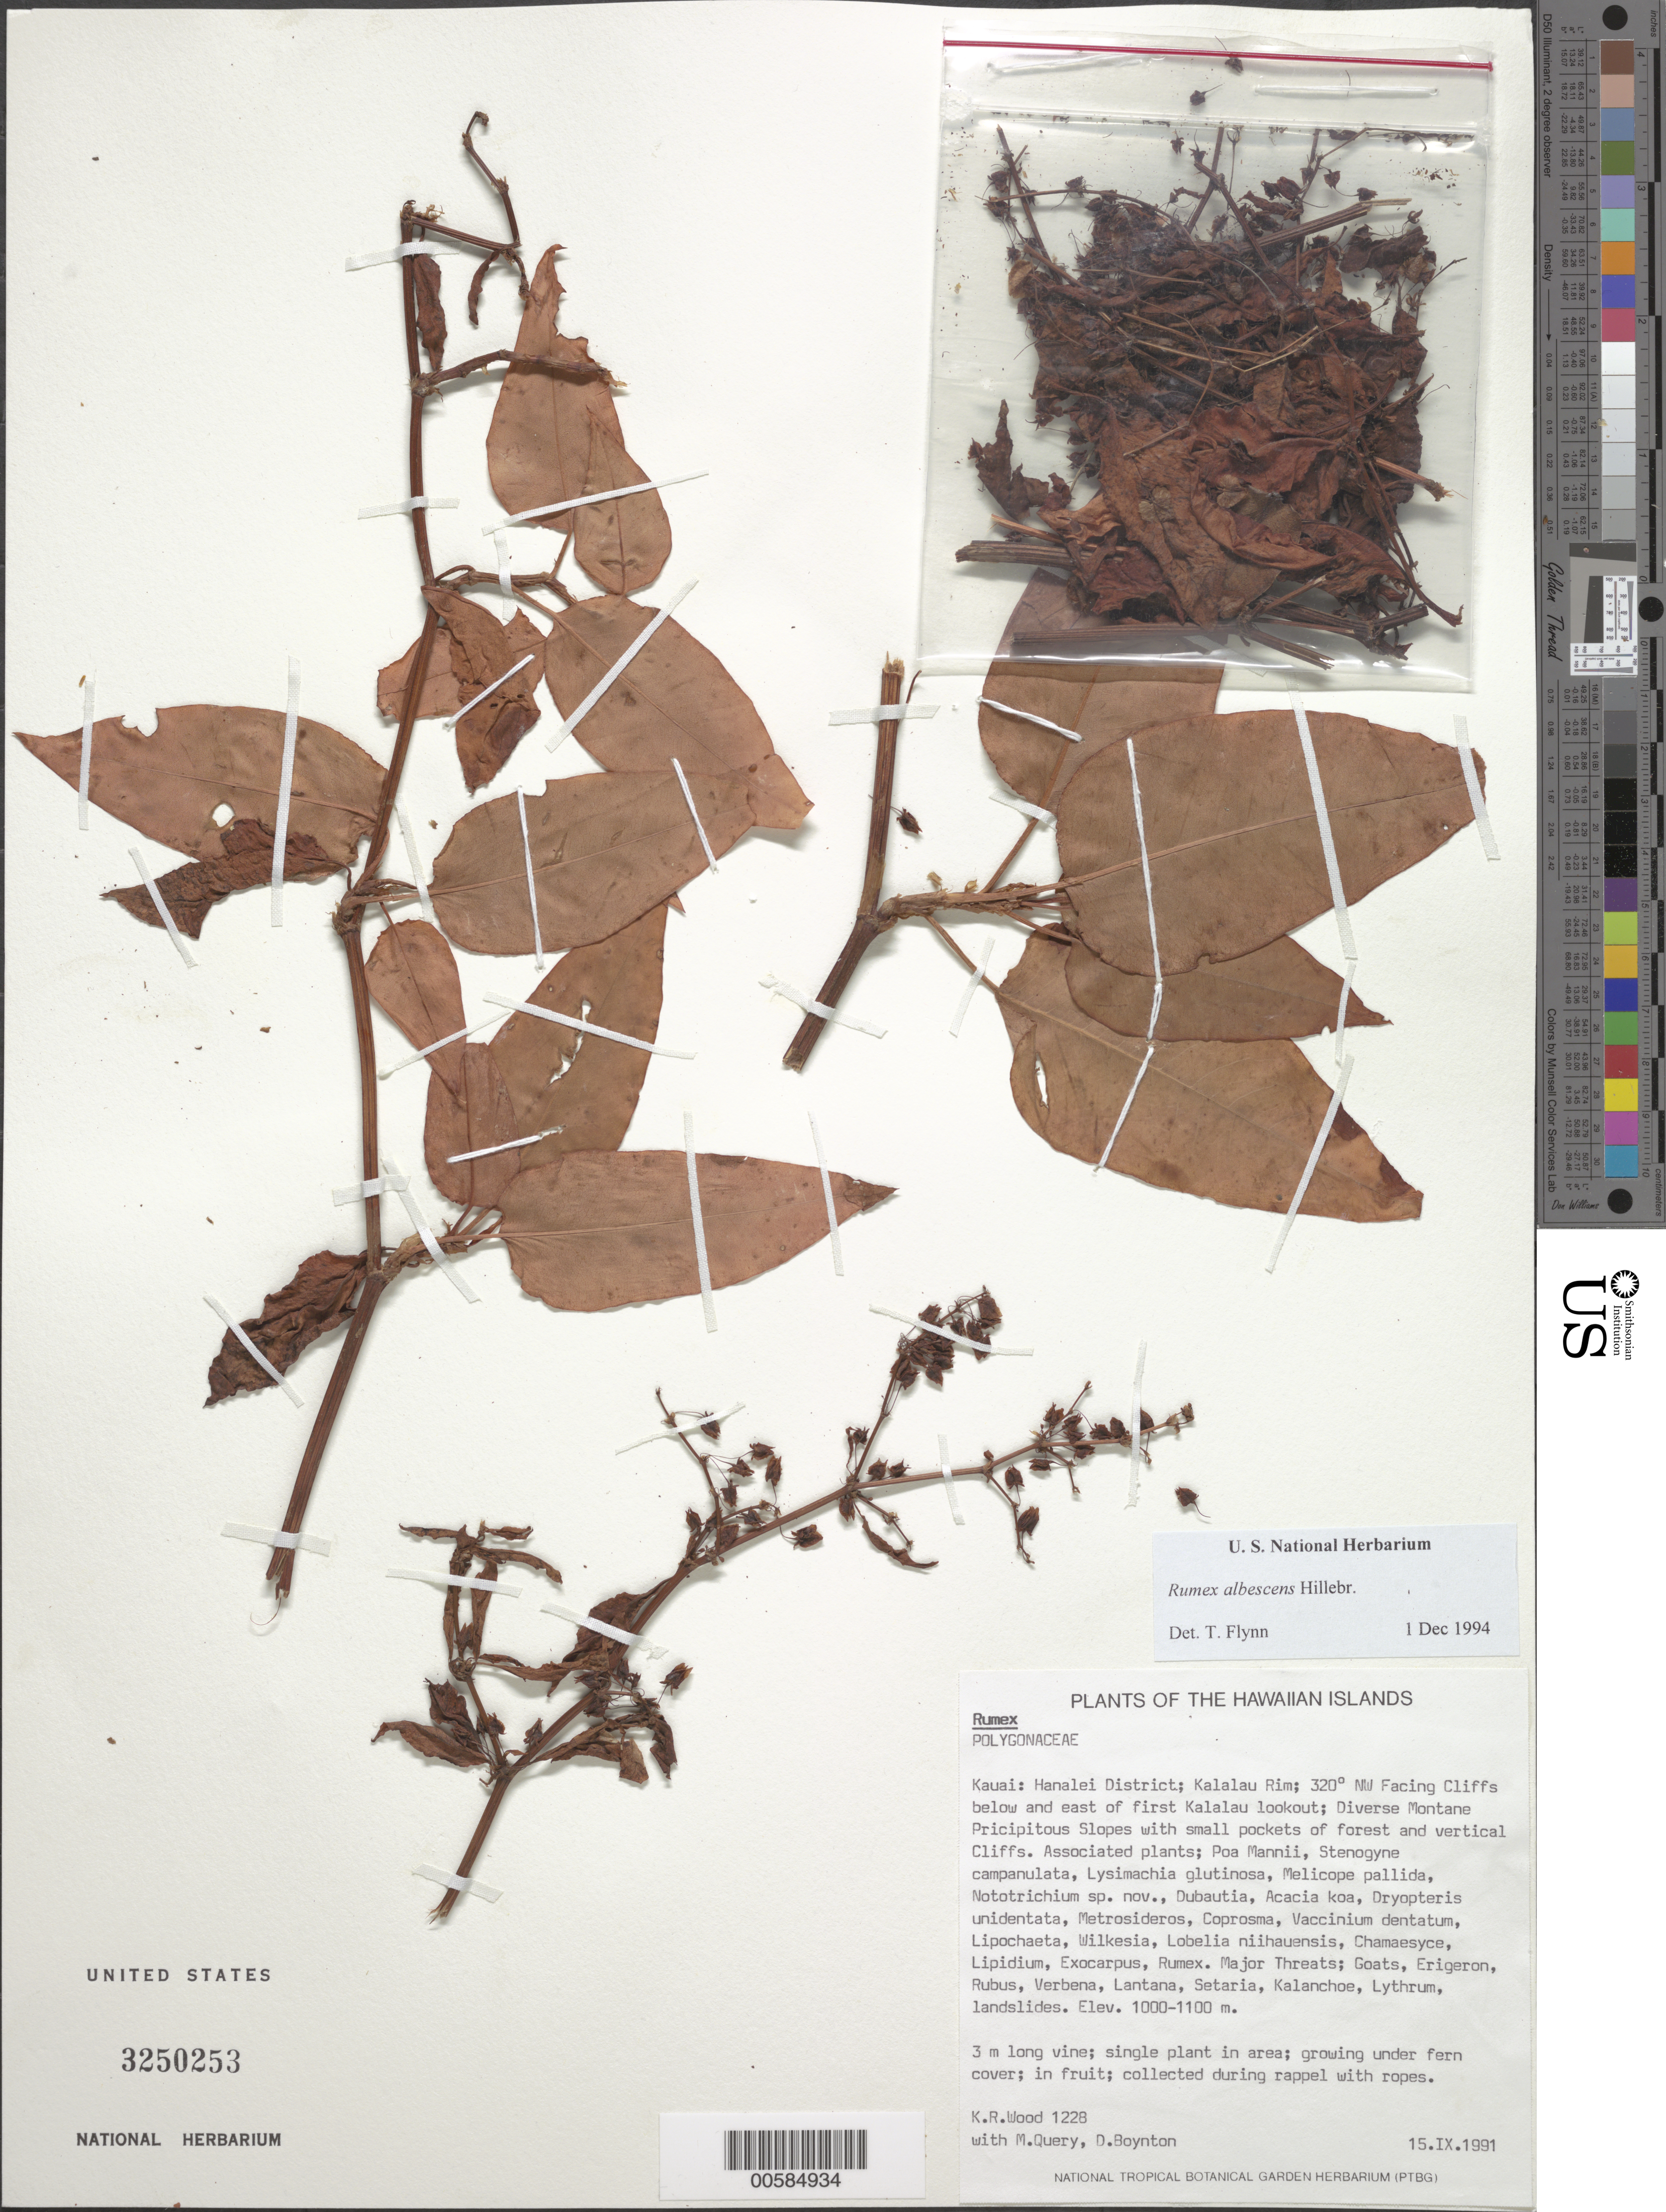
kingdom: Plantae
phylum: Tracheophyta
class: Magnoliopsida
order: Caryophyllales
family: Polygonaceae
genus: Rumex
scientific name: Rumex albescens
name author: Hillebr.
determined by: Flynn, T. W.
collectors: K. R. Wood, M. Query & D. Boynton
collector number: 1228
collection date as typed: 15 Sep 1991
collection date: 1991-09-15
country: United States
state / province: Hawaii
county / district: Kauai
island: Kaua'i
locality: Hanalei Dist; Kalalau Rim; 320 deg NW Facing Cliffs below & E of first Kalalau lookout.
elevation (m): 1000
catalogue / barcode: US 3250253